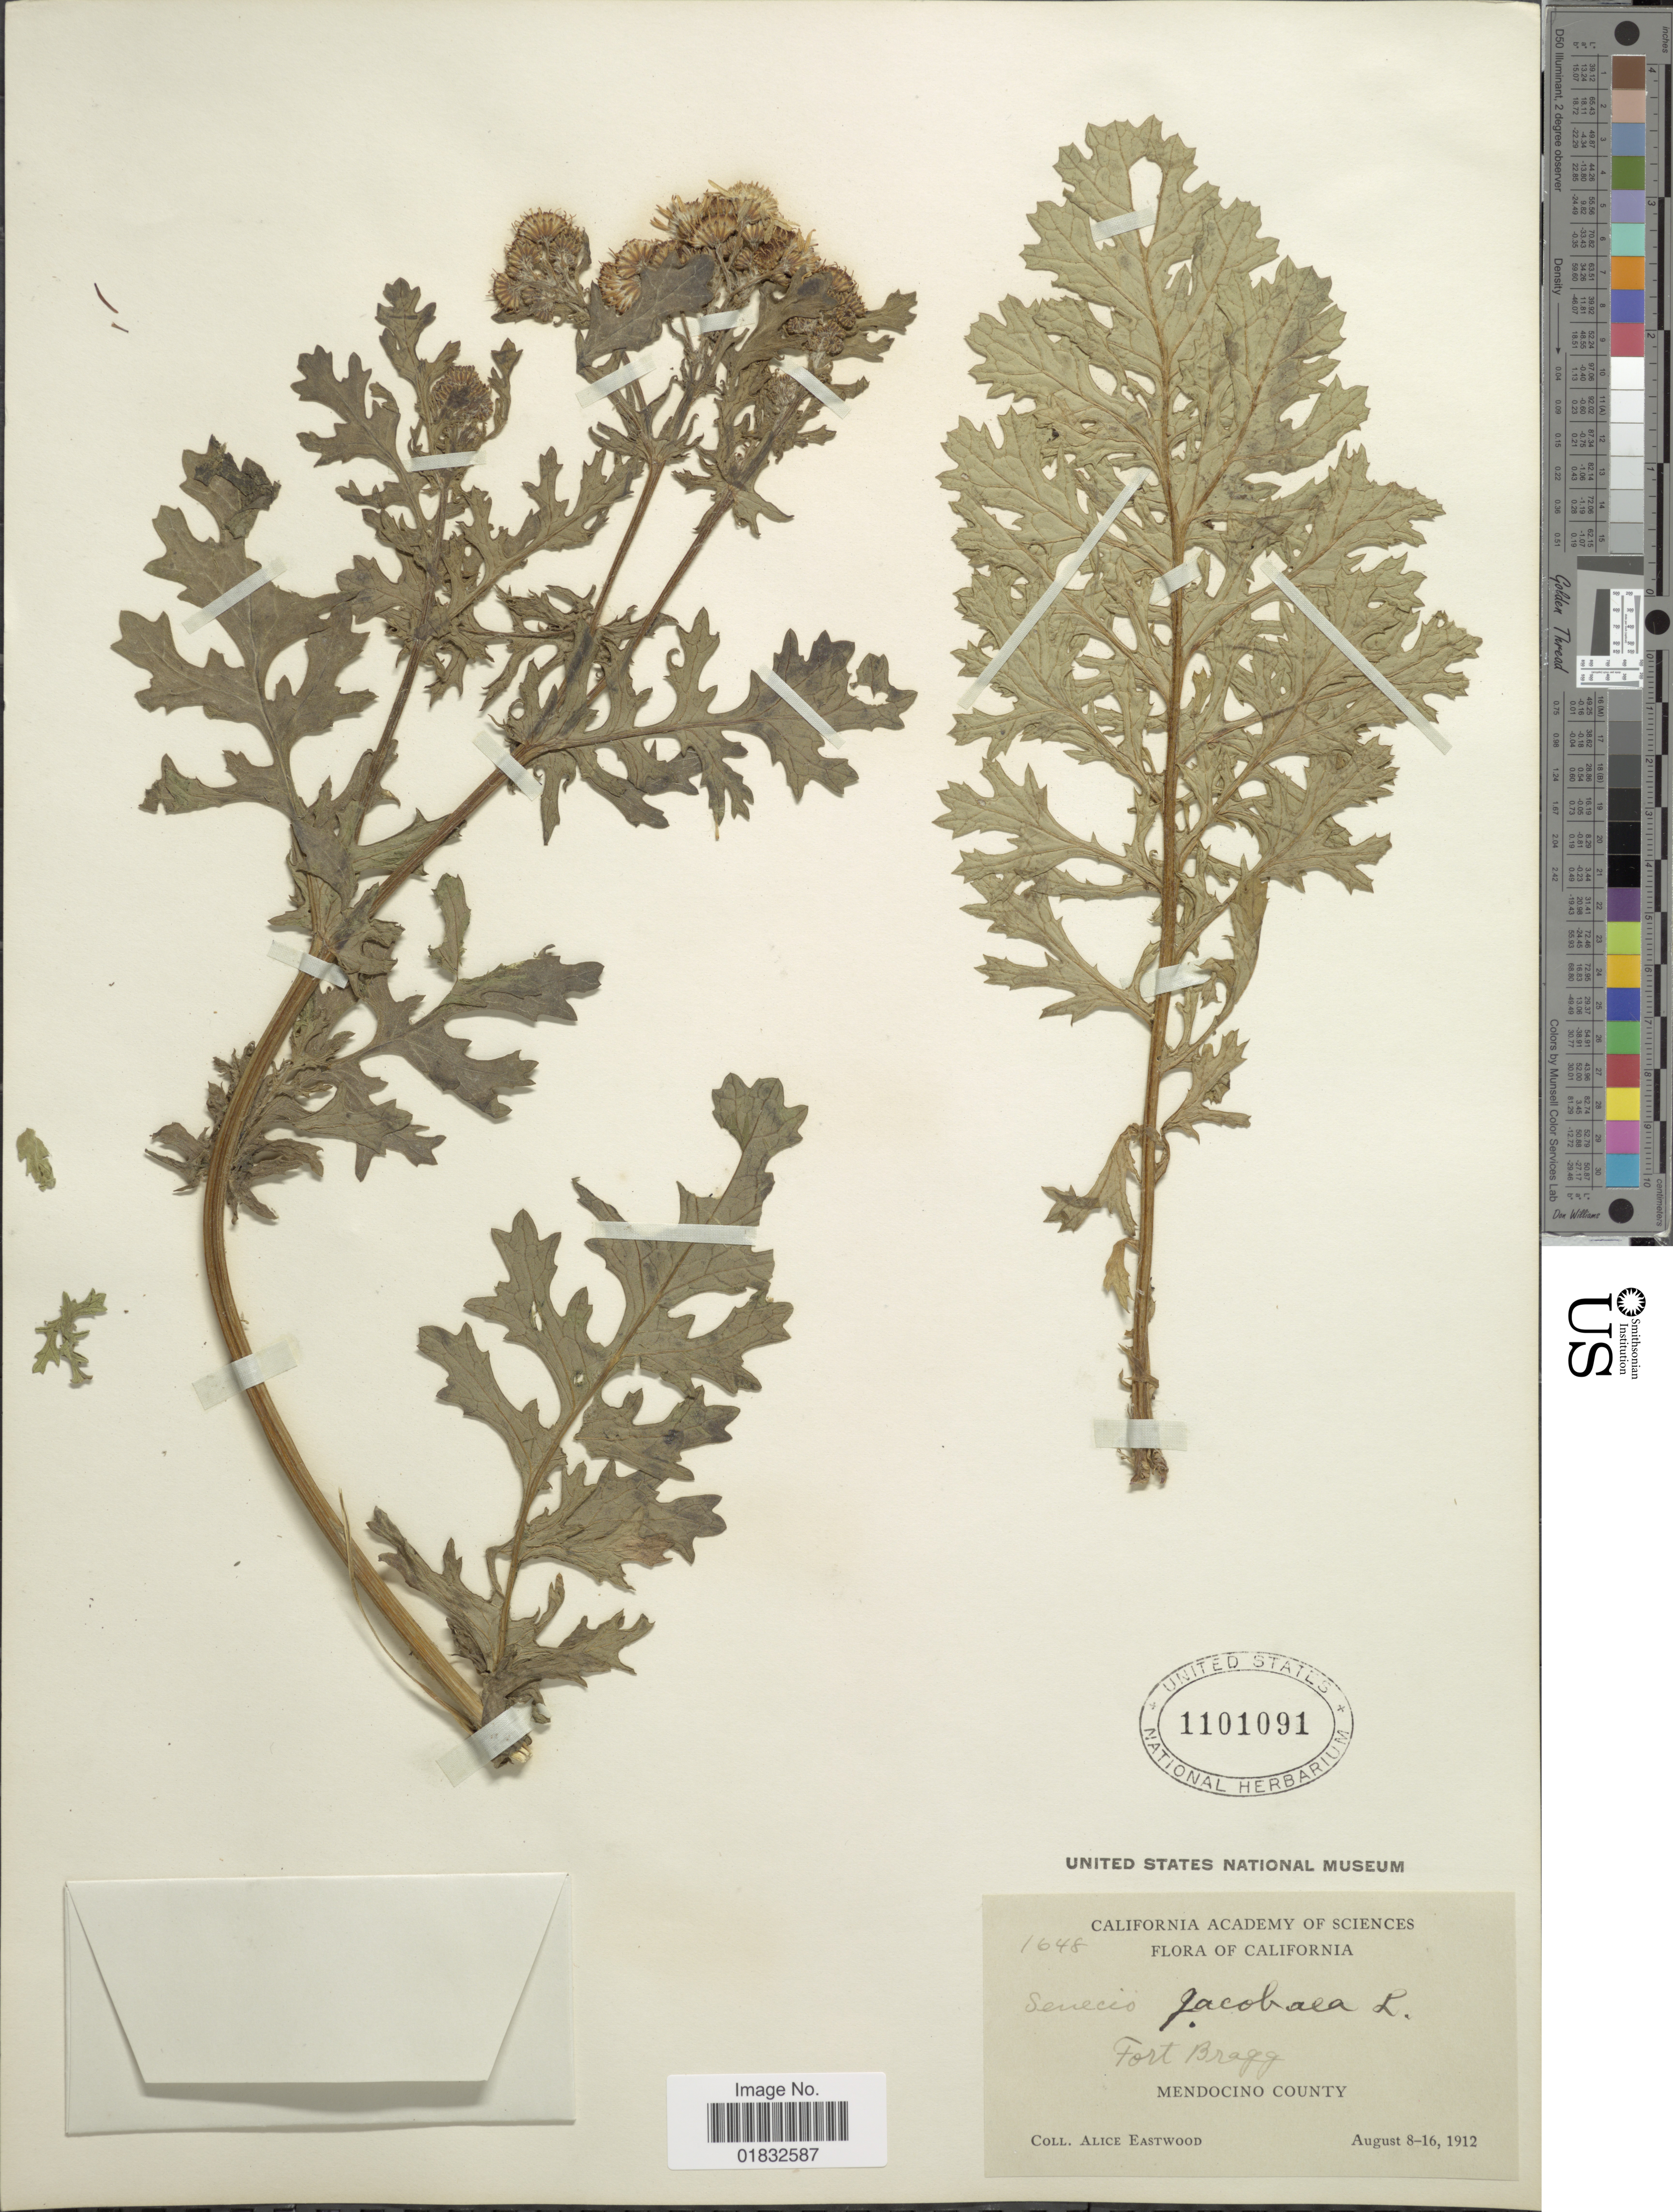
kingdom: Plantae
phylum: Tracheophyta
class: Magnoliopsida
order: Asterales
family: Asteraceae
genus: Jacobaea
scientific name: Jacobaea vulgaris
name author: Gaertn.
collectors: A. Eastwood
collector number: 1648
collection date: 1912-08-08/1912-08-16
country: United States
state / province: California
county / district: Mendocino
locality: Fort Bragg, Mendocino County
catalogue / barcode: US 1101091